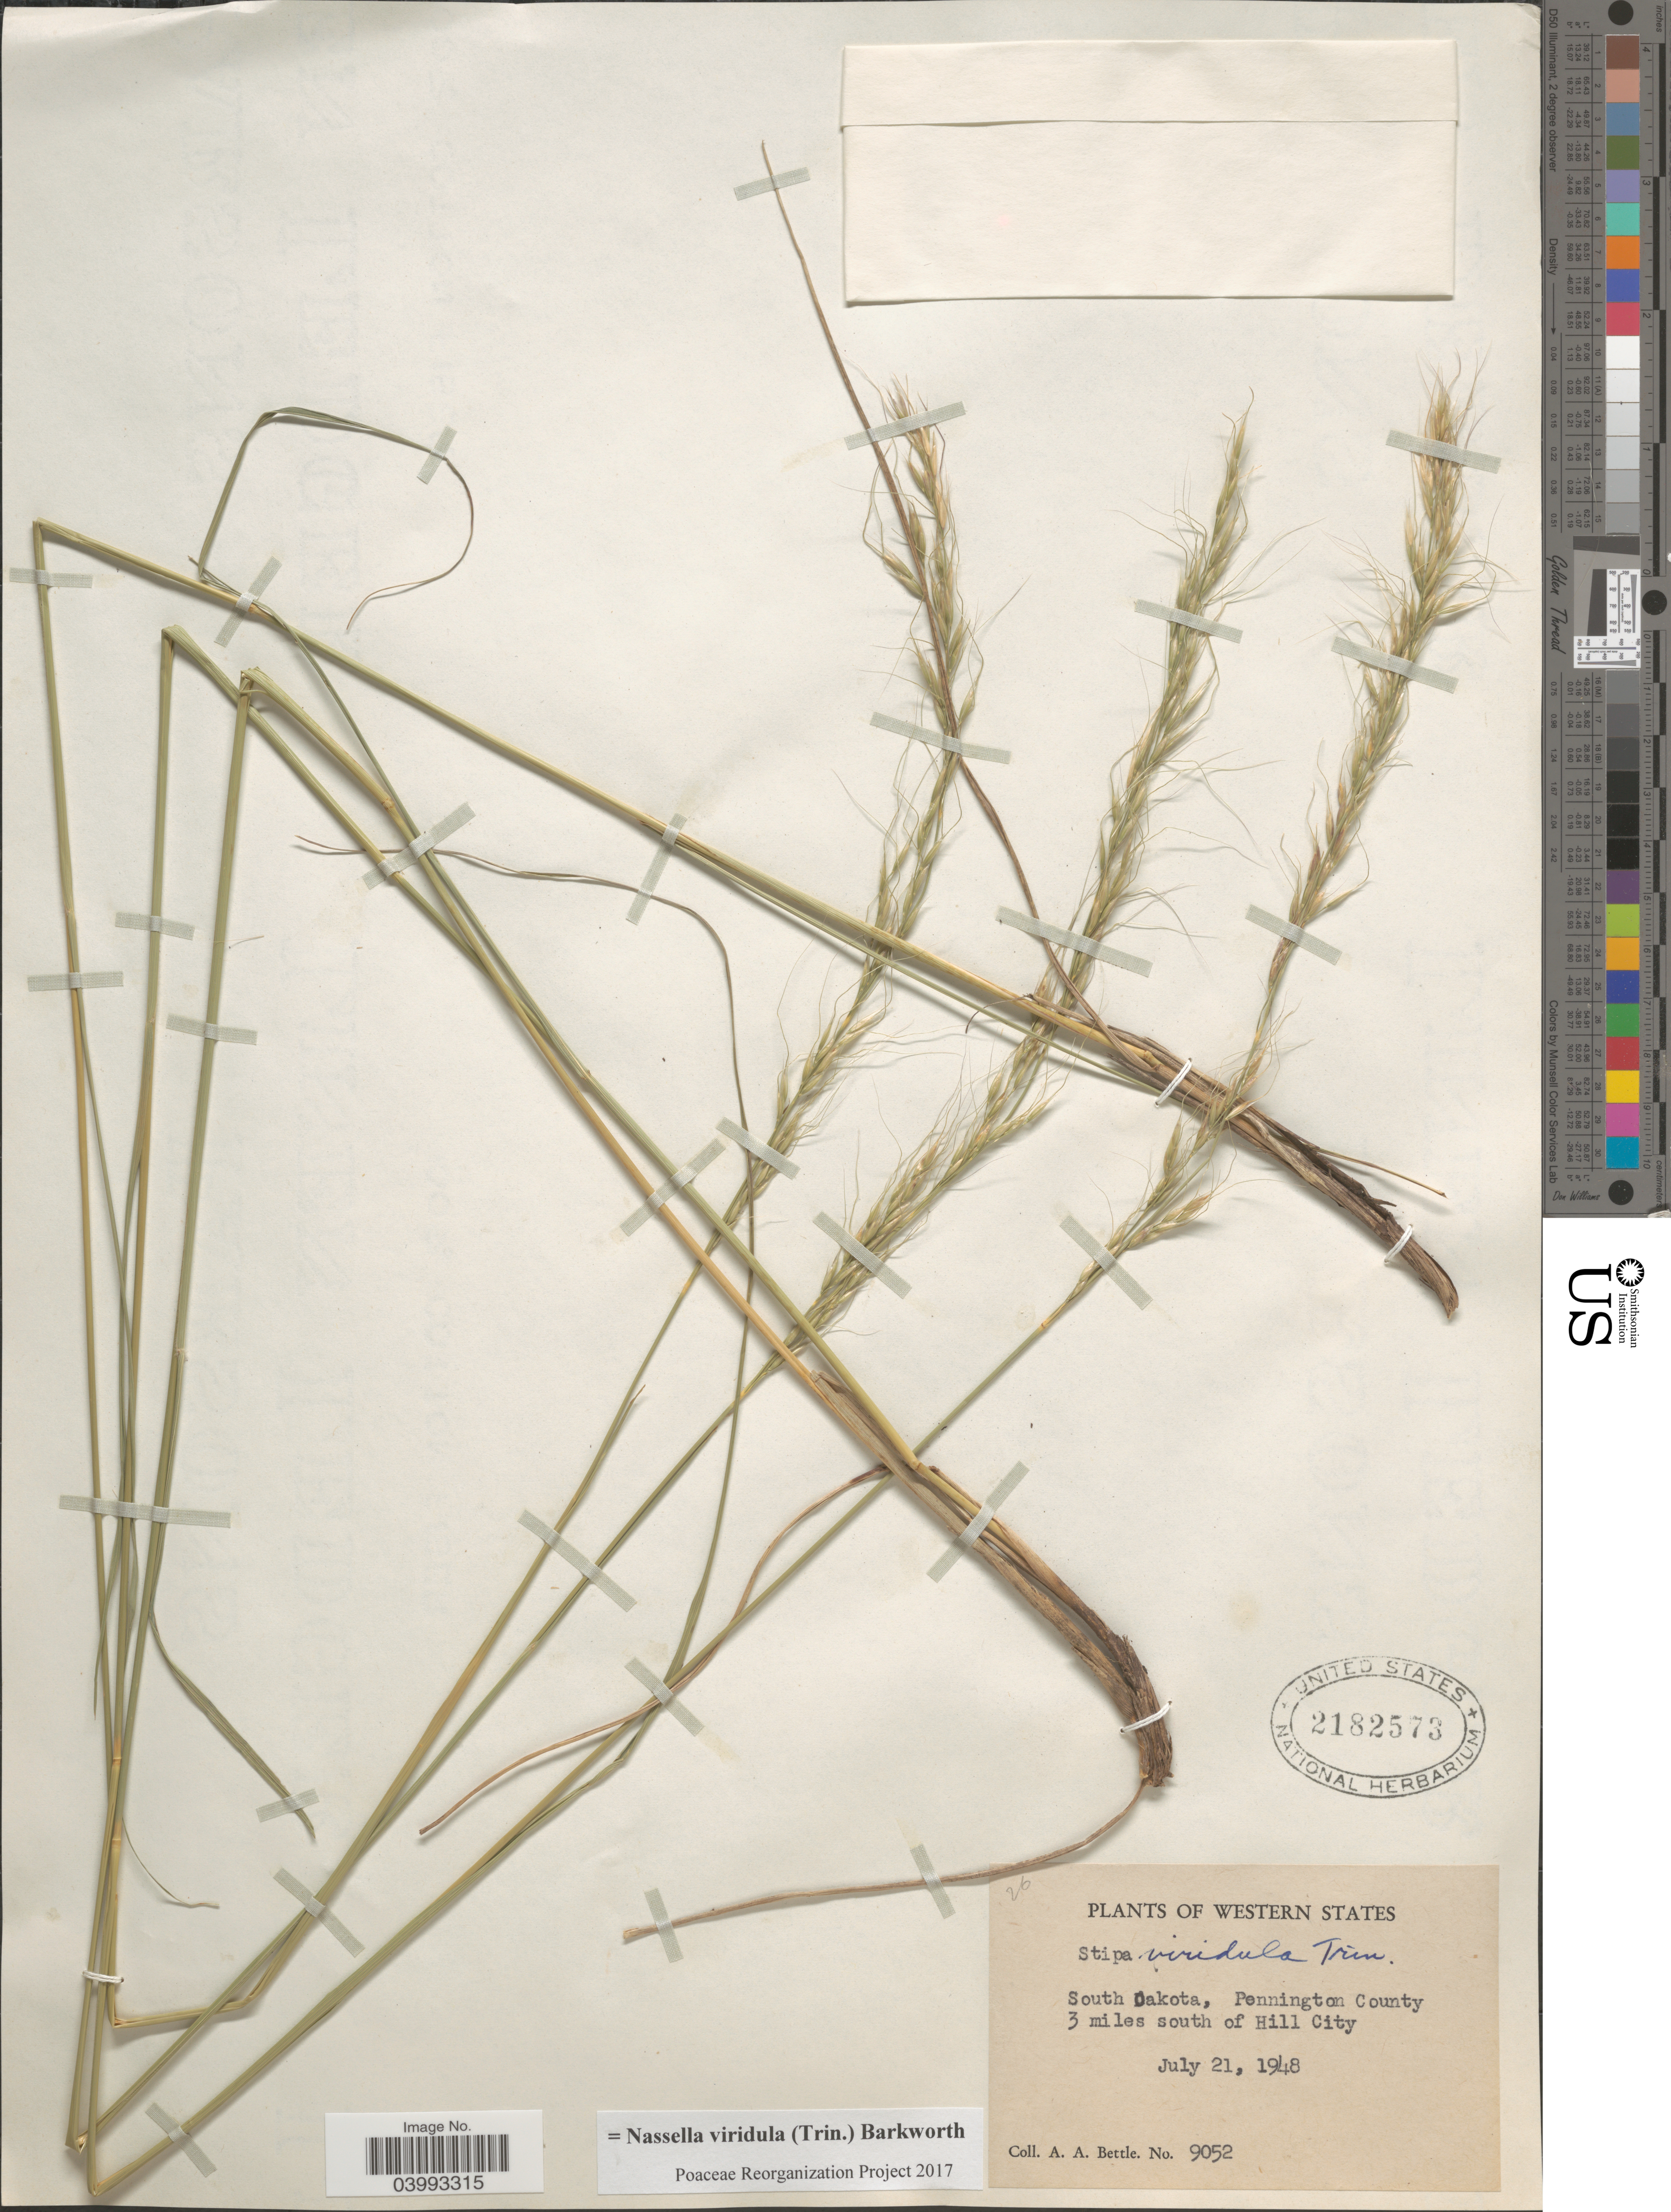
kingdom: Plantae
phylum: Tracheophyta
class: Liliopsida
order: Poales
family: Poaceae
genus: Nassella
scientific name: Nassella viridula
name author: (Trin.) Barkworth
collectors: A. Bettle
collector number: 9052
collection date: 1948-07-21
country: United States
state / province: South Dakota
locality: Western States. Pennington County. 3 miles south of Hill City.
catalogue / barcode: US 2182573